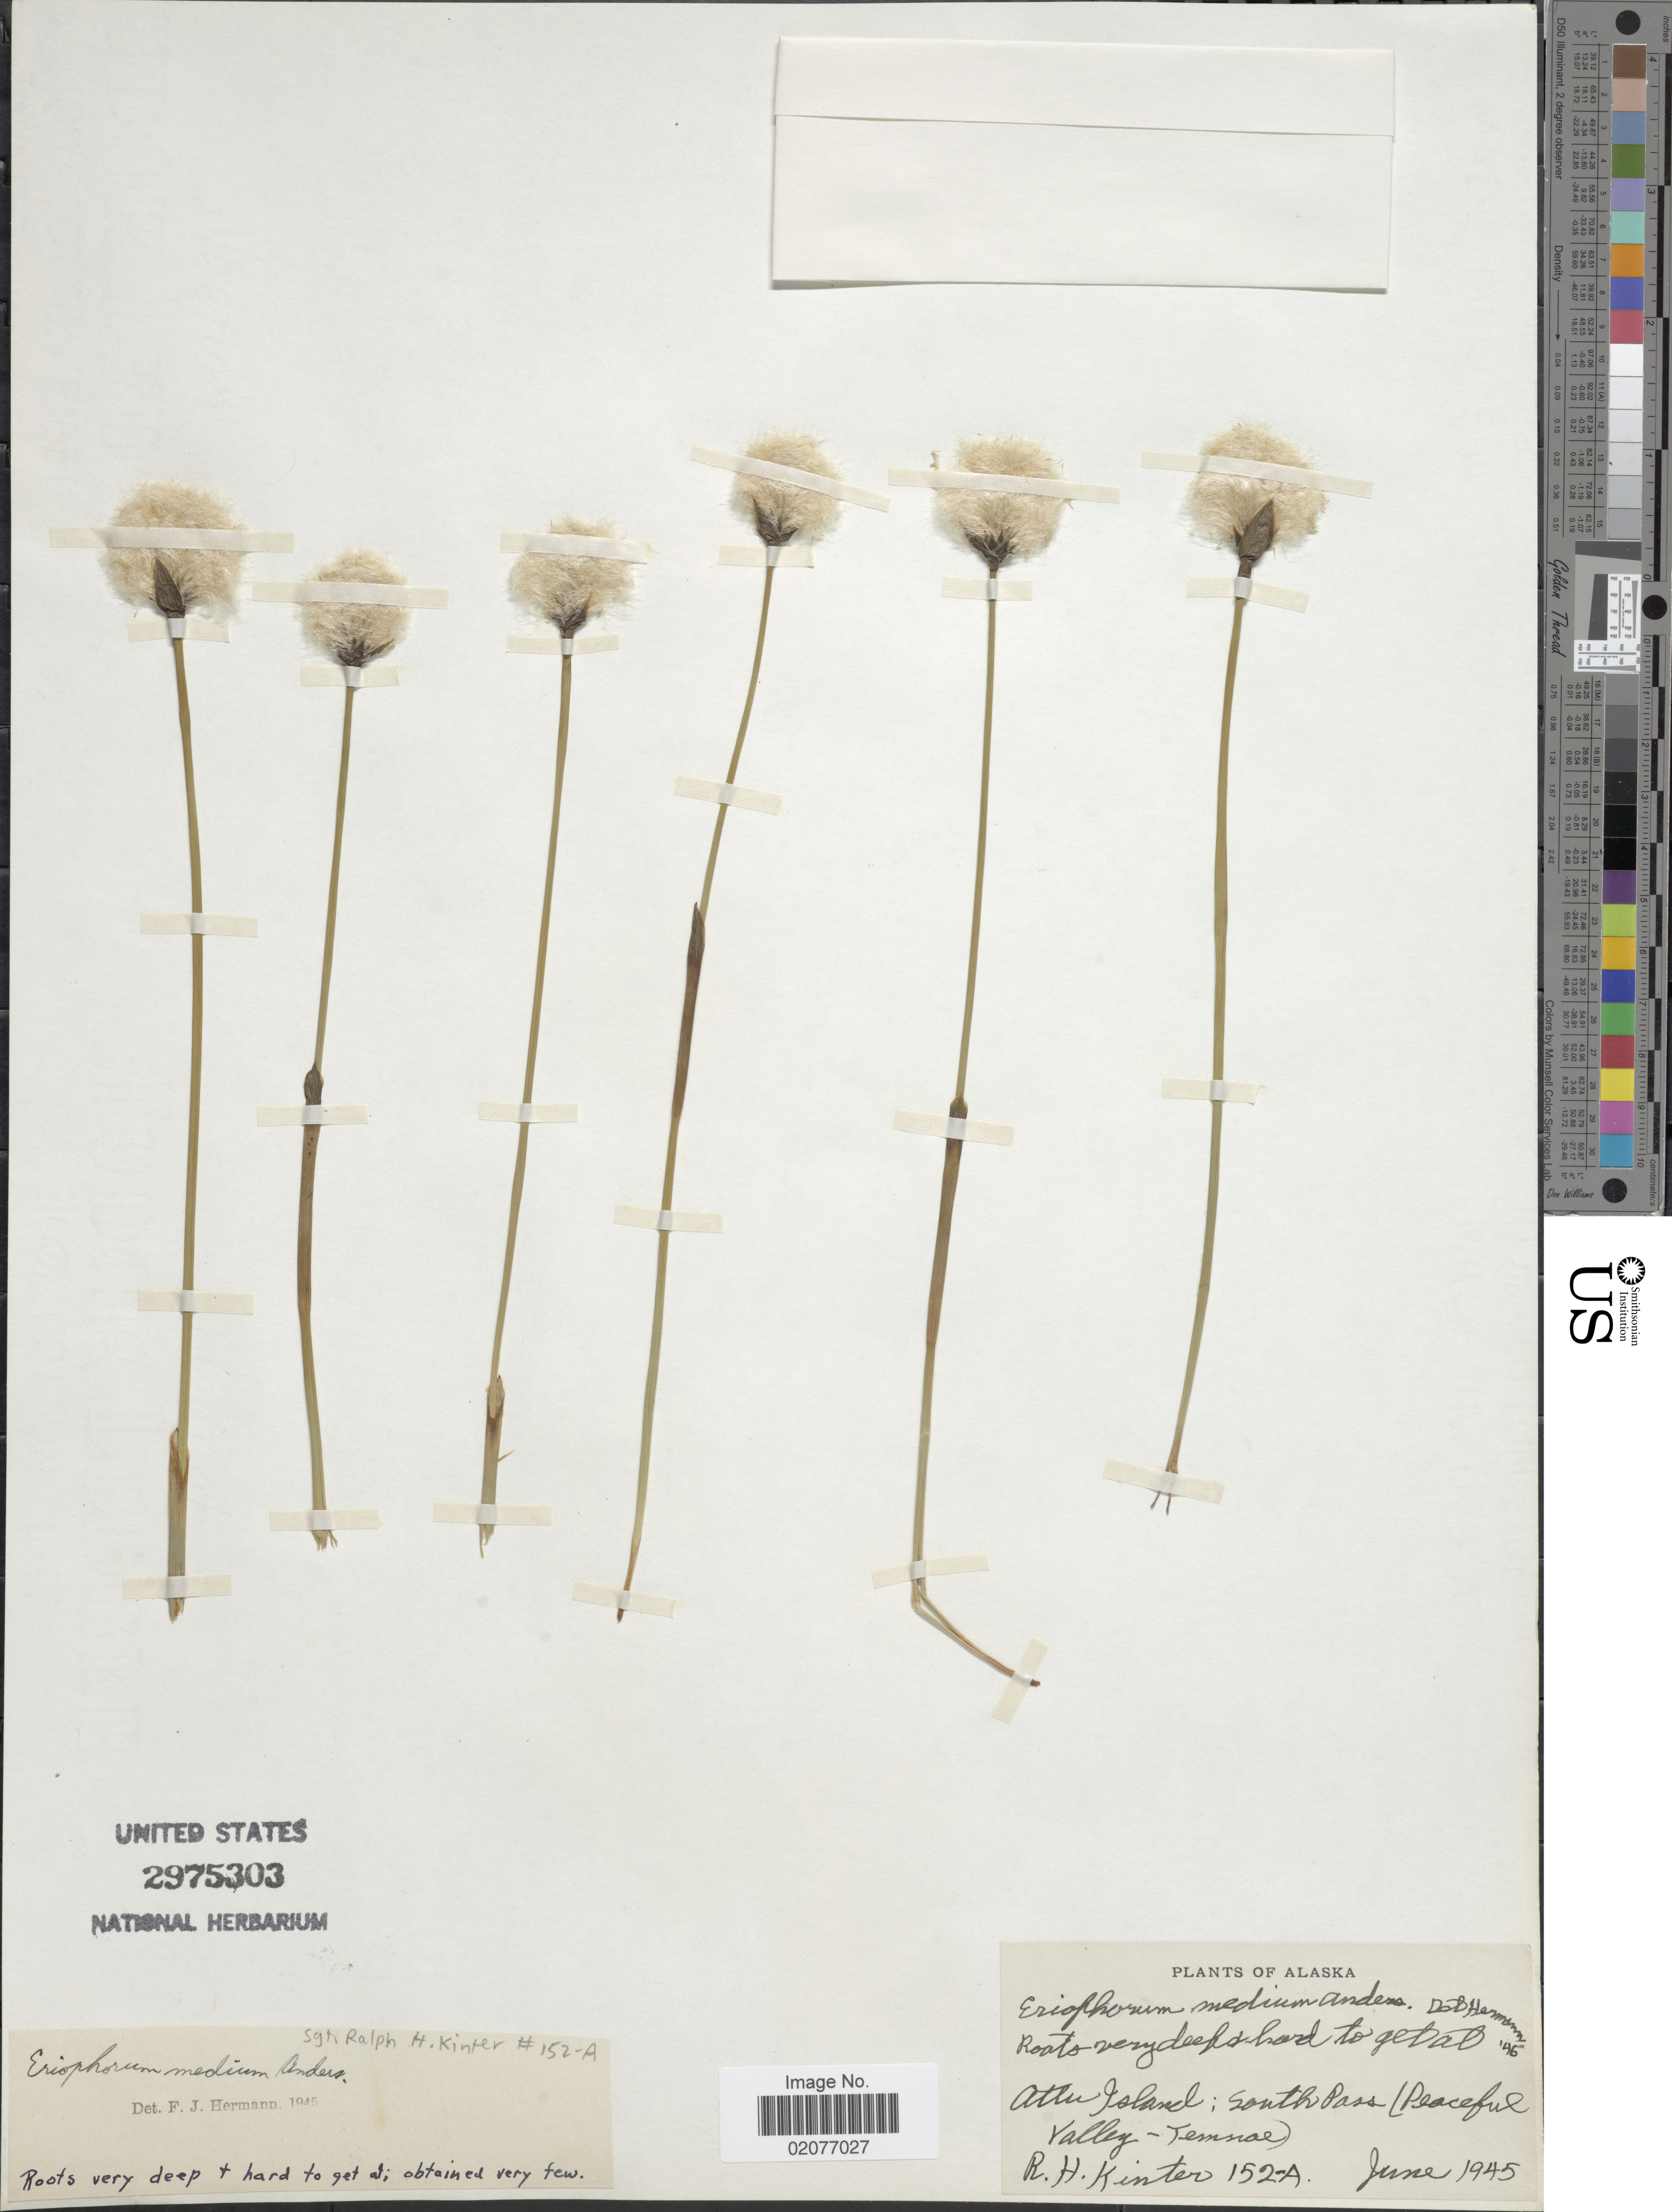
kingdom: Plantae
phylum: Tracheophyta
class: Liliopsida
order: Poales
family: Cyperaceae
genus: Eriophorum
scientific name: Eriophorum x medium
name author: Andersson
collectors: R. Kinter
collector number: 152-A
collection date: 1945-06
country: United States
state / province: Alaska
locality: Attu Island: South Pass (peaceful Valley-Tennae)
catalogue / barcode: US 2975303